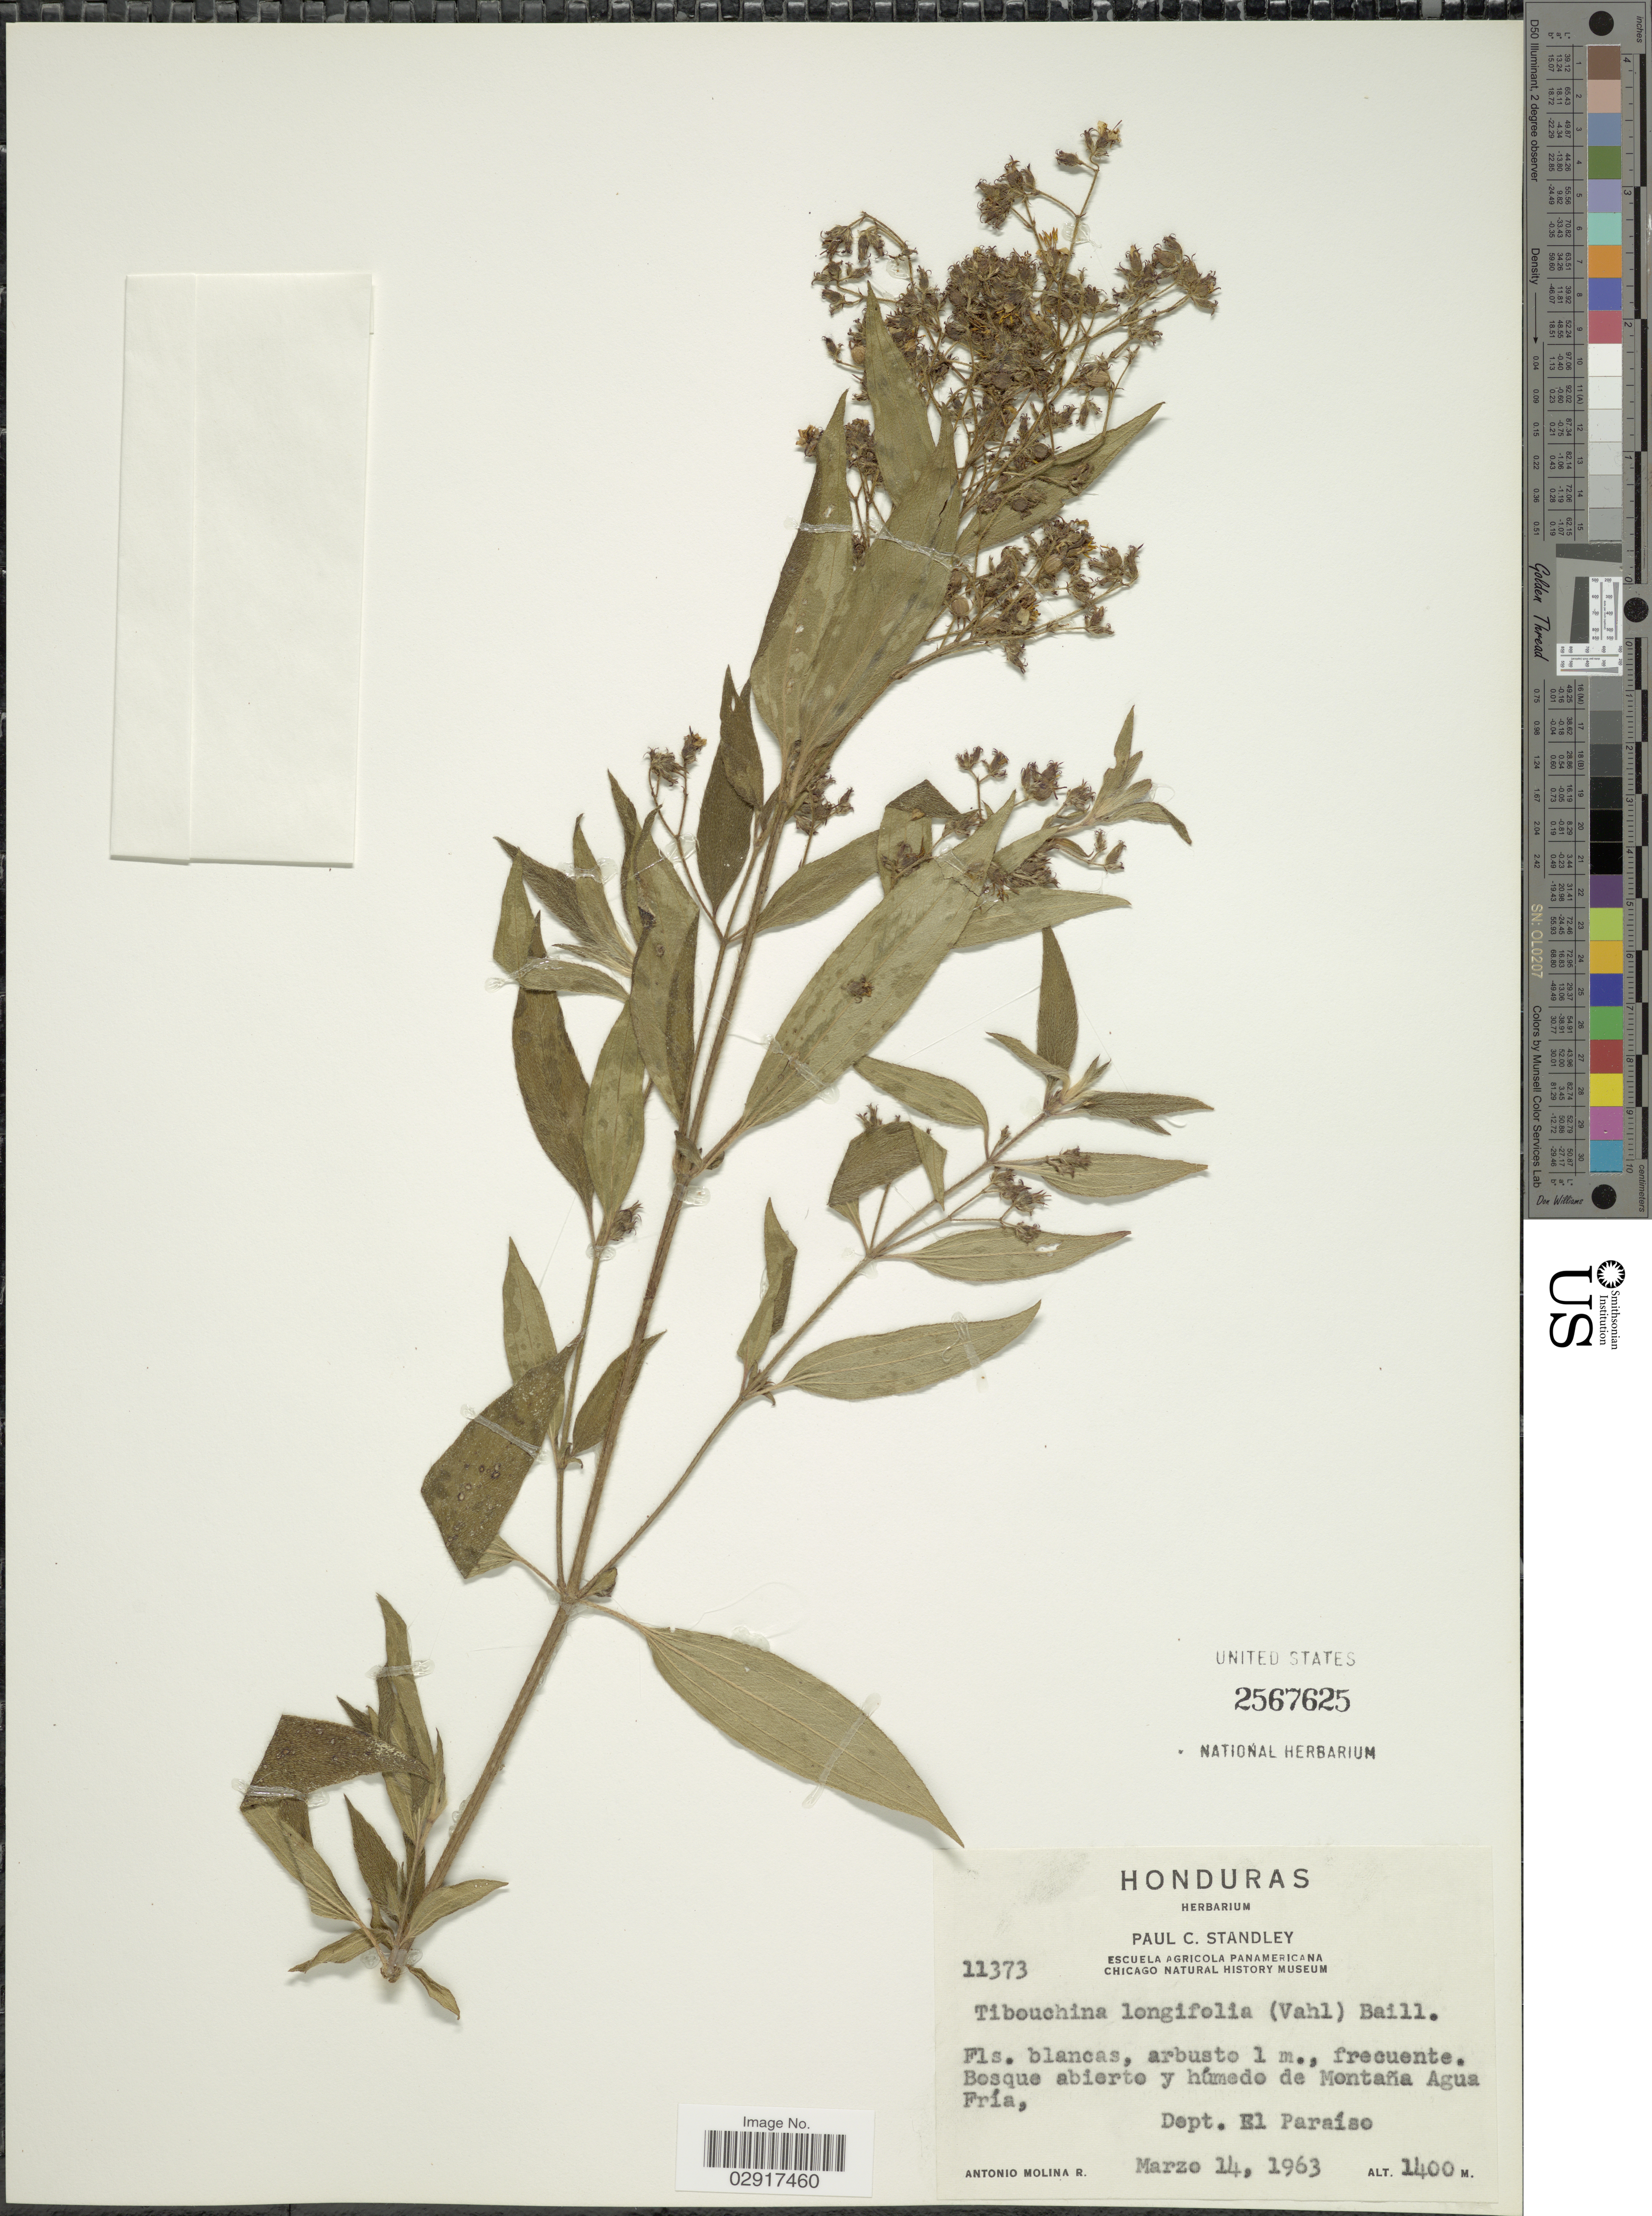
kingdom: Plantae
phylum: Tracheophyta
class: Magnoliopsida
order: Myrtales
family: Melastomataceae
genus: Chaetogastra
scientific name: Chaetogastra longifolia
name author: (Vahl) DC.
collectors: A. Molina R.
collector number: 11373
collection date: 1963-03-14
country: Honduras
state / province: El Paraíso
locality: Bosque abierto y húmedo de Montaña Agua Fría, Dept. El Paraíso.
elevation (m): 1400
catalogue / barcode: US 2567625